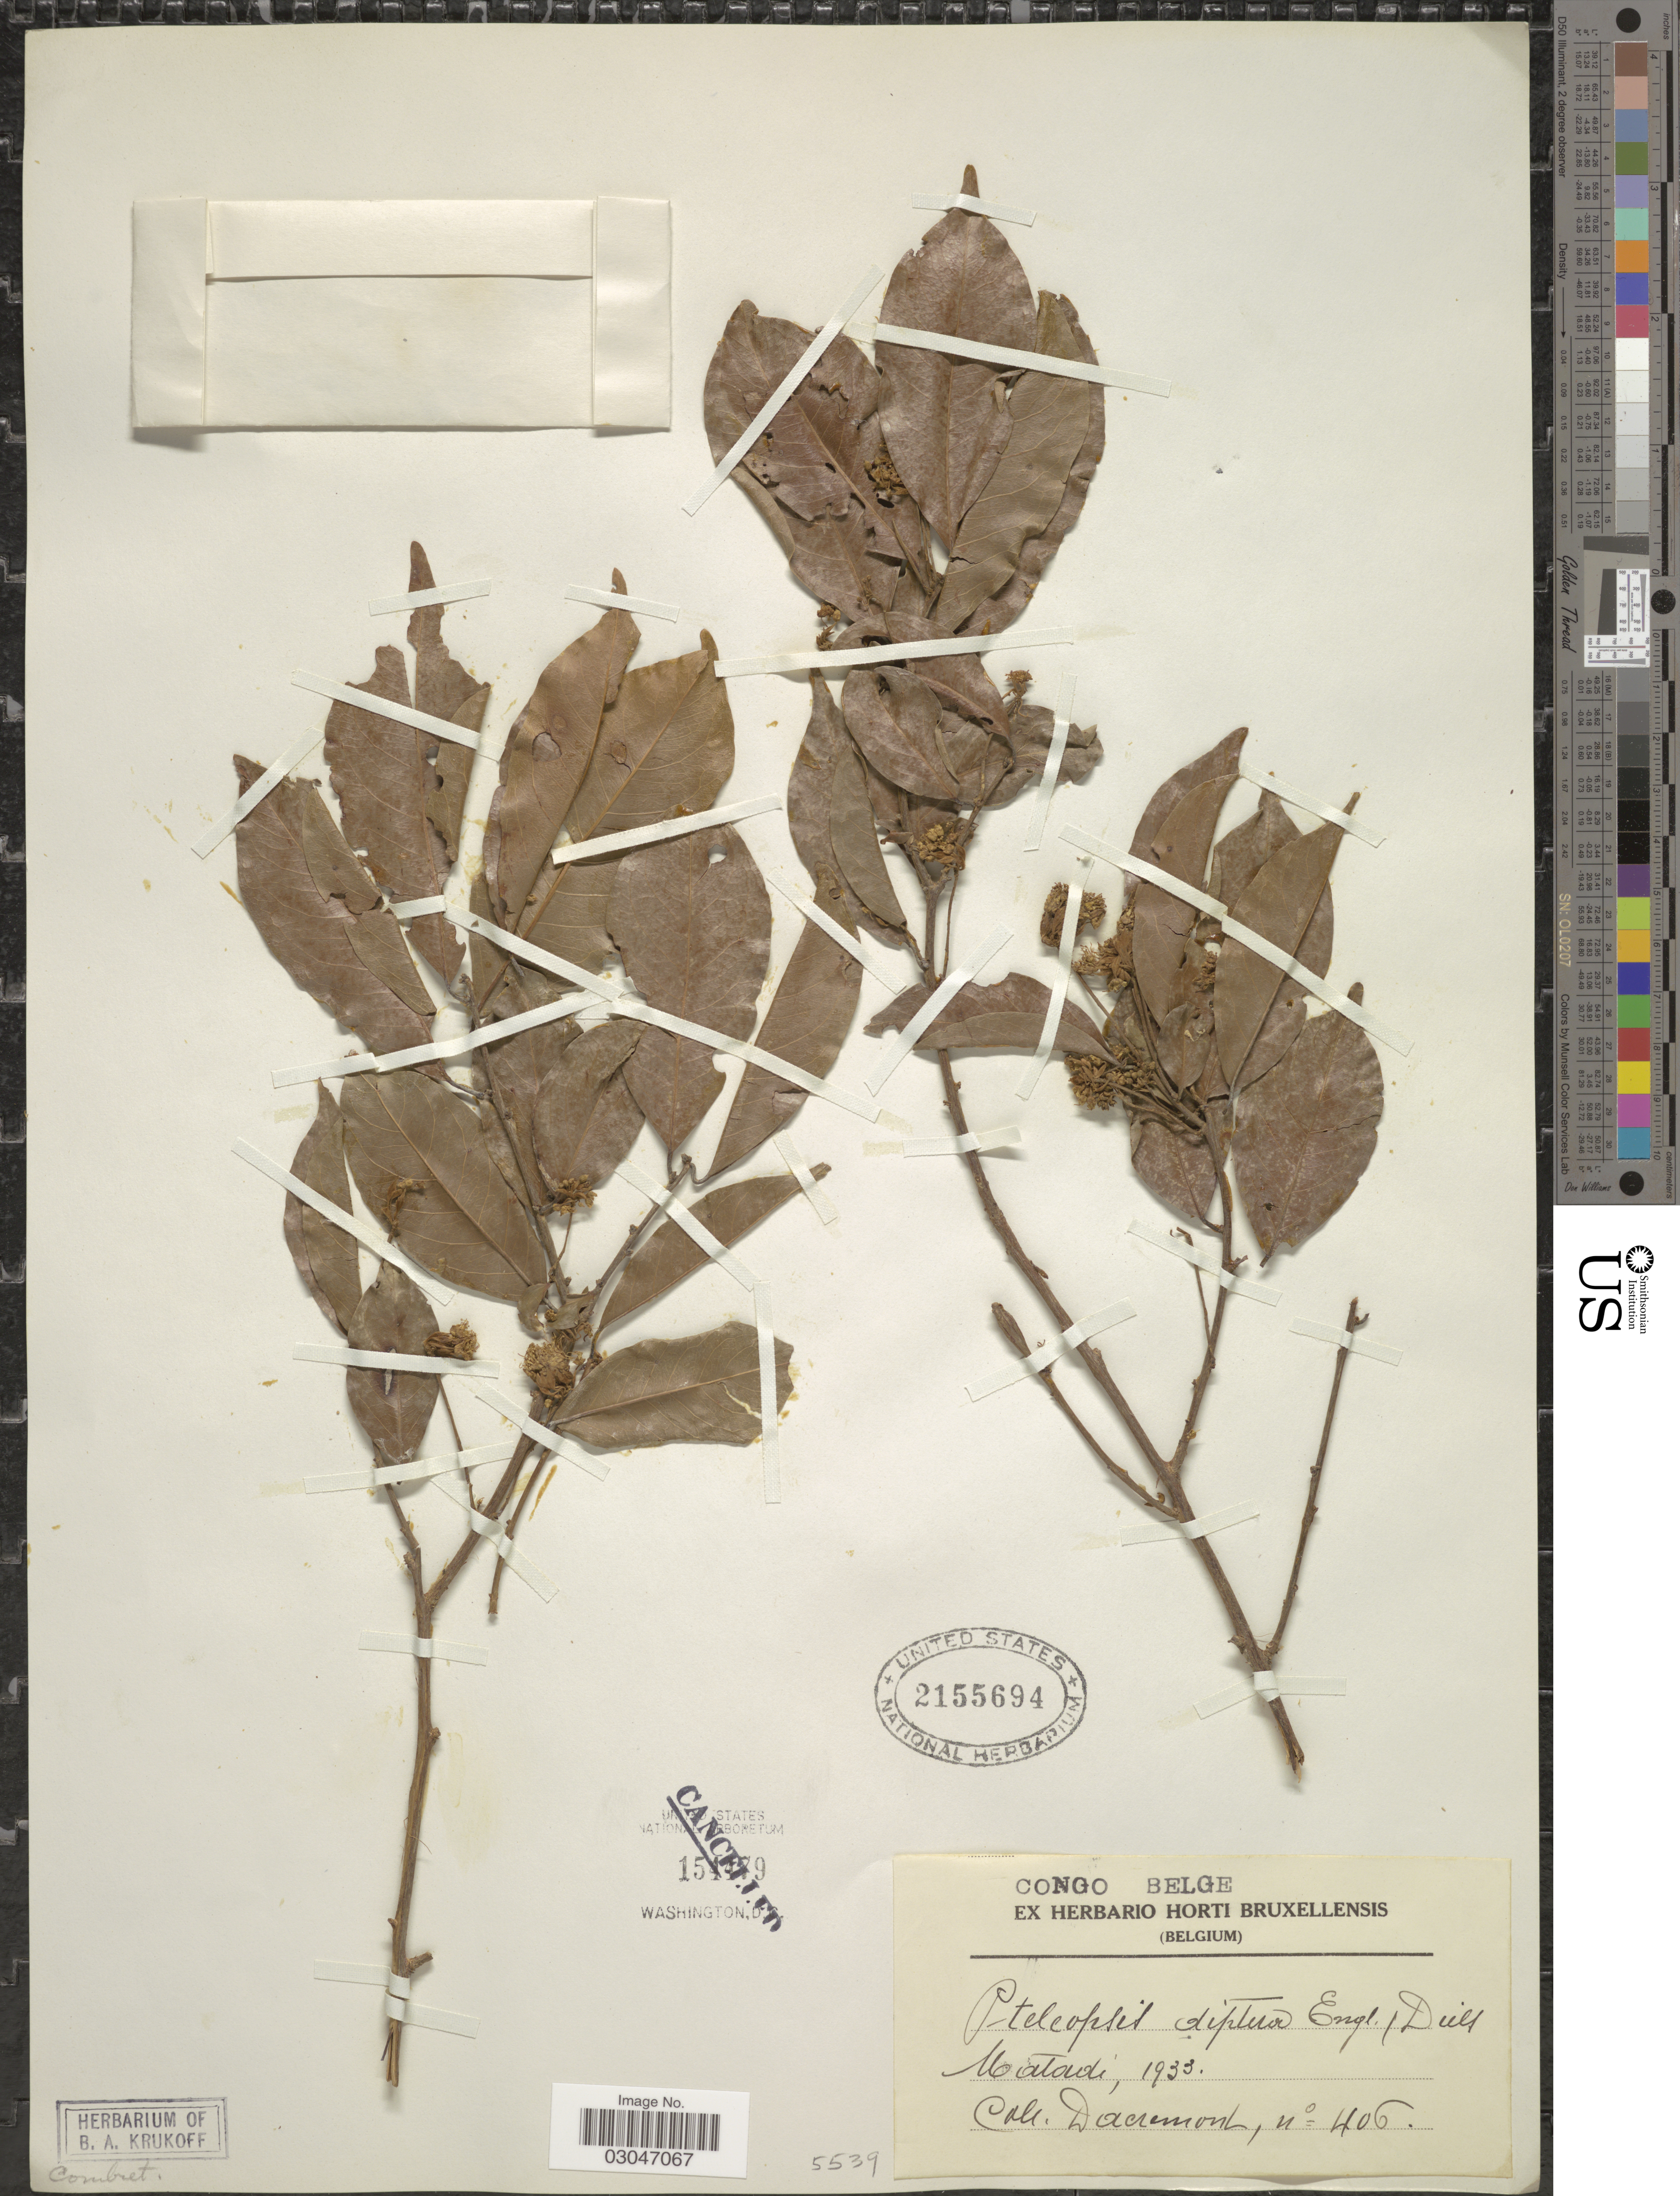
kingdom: Plantae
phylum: Tracheophyta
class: Magnoliopsida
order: Myrtales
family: Combretaceae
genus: Terminalia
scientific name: Terminalia welwitschii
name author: Gere & Boatwr.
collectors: -. Dacremont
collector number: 406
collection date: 1933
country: Congo, Democratic Republic of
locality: Matadi.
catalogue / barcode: US 2155694